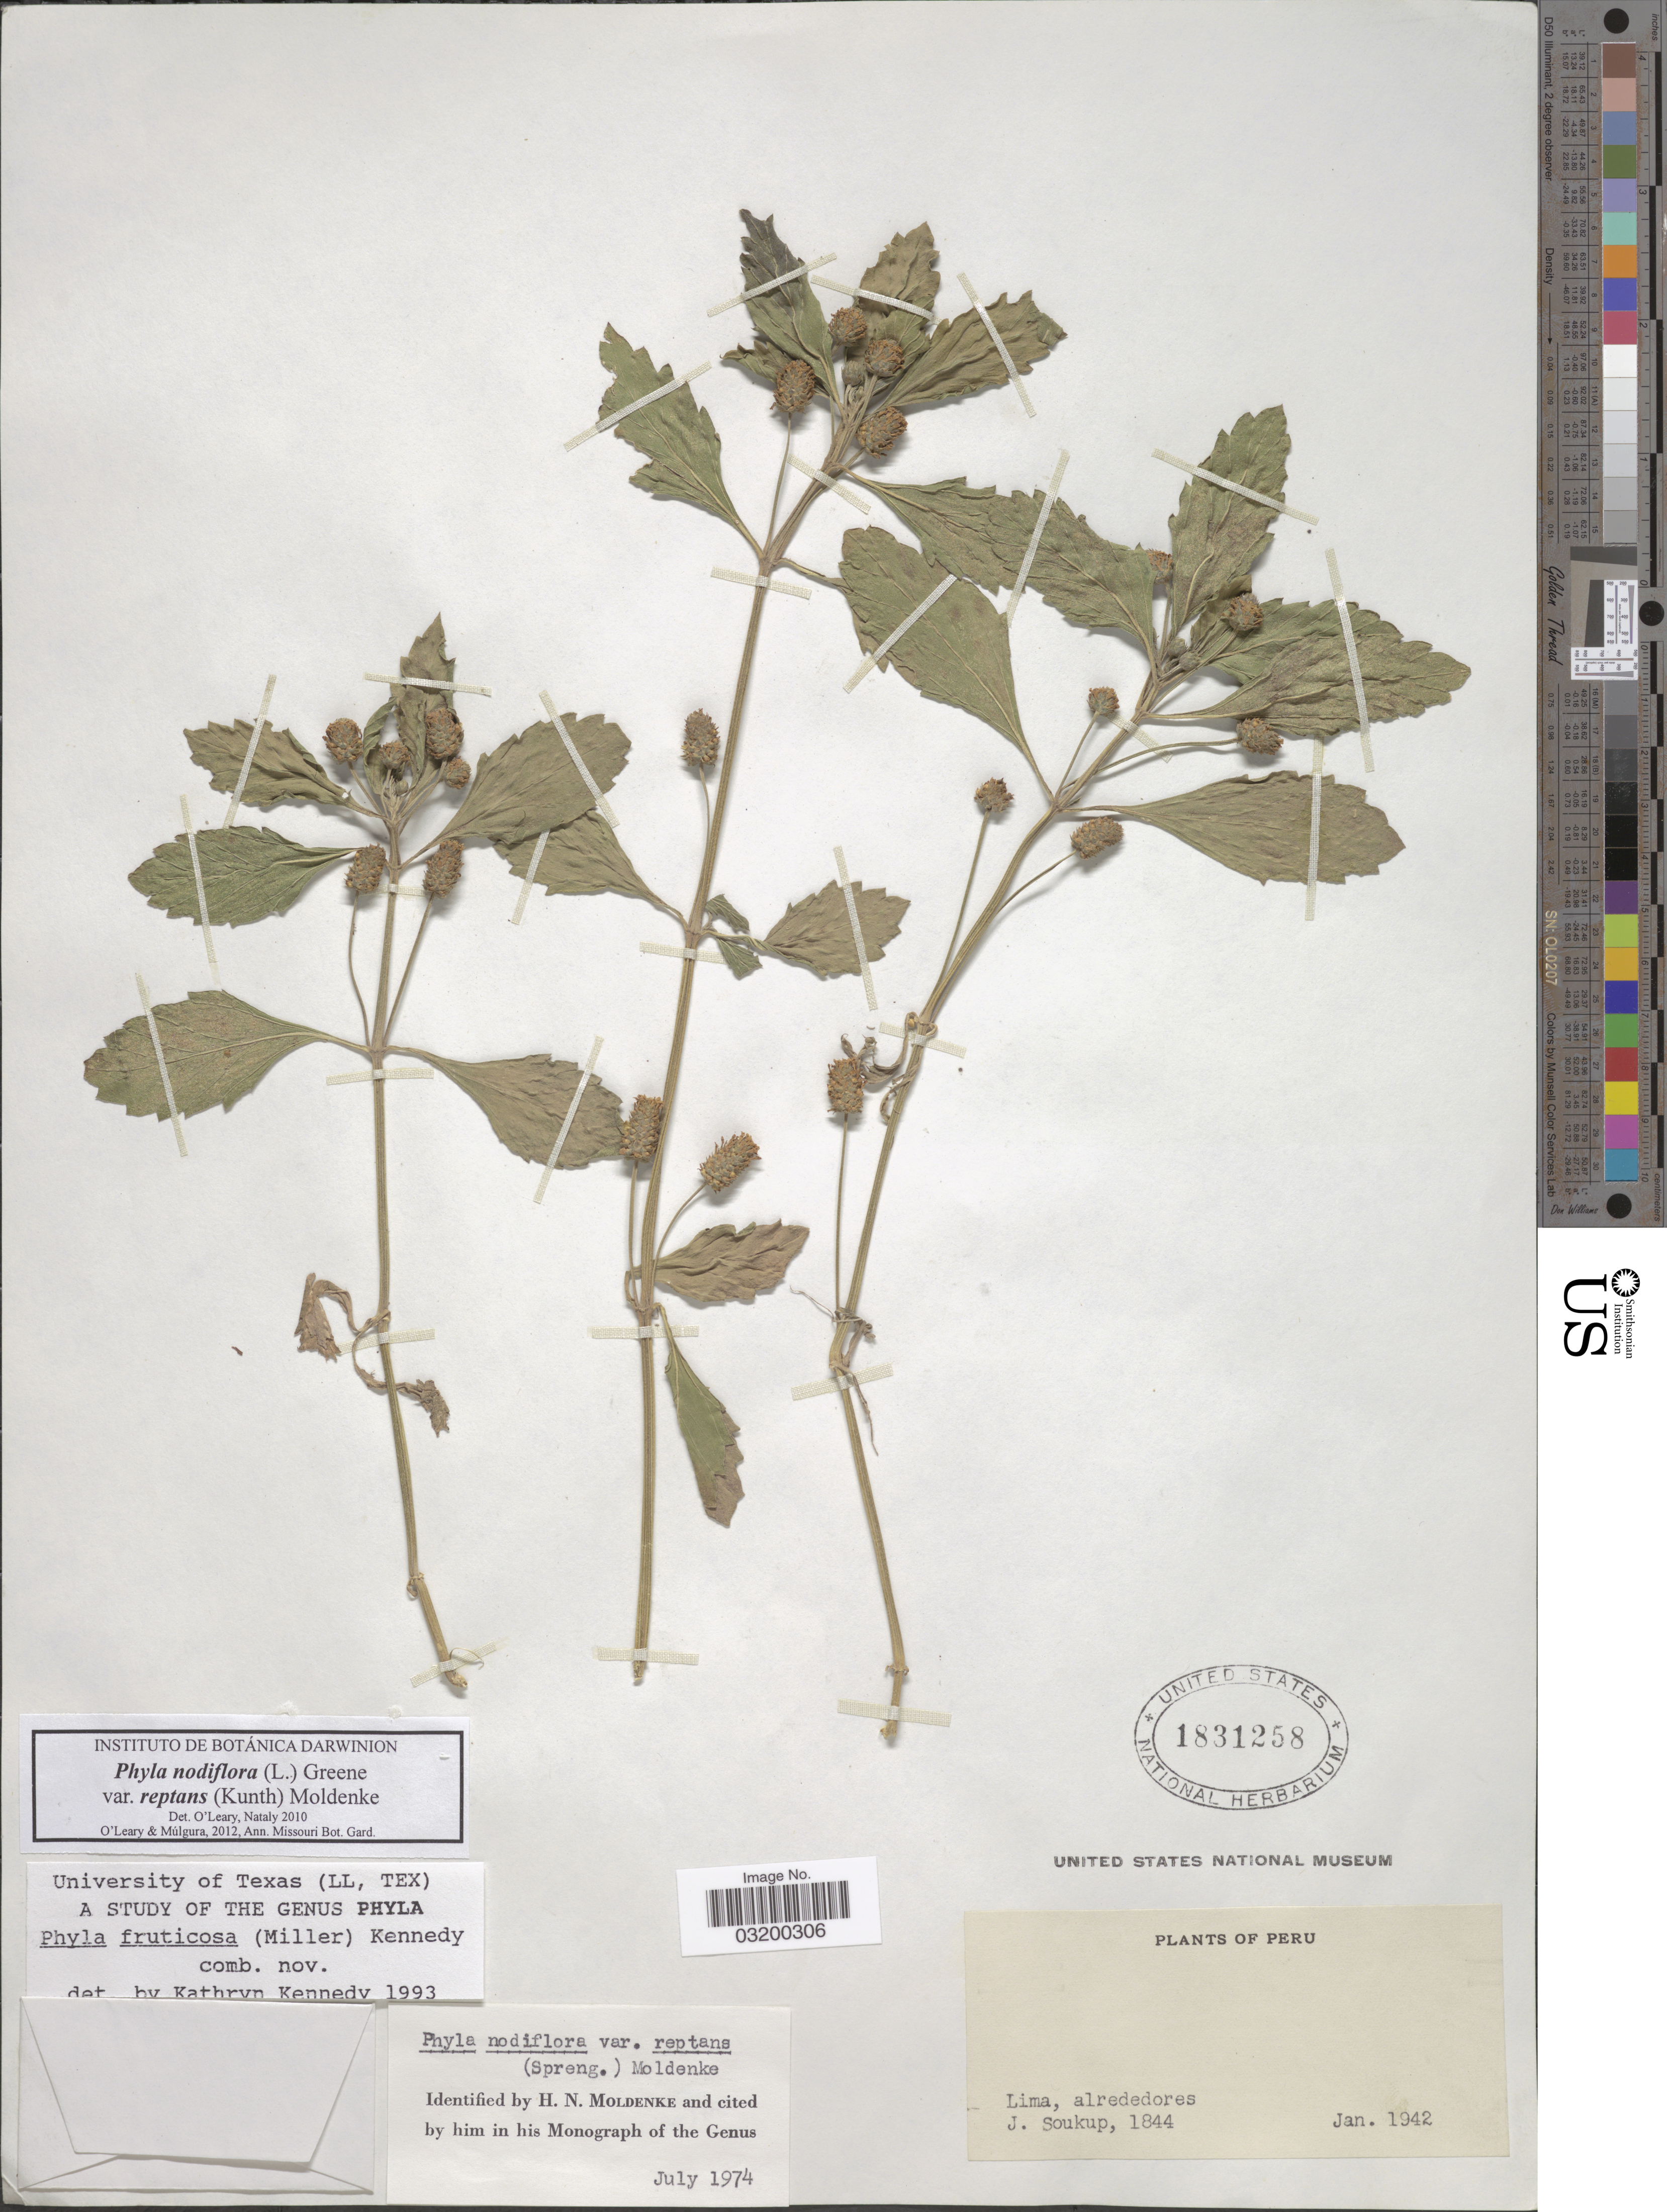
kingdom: Plantae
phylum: Tracheophyta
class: Magnoliopsida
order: Lamiales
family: Verbenaceae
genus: Phyla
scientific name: Phyla nodiflora var. reptans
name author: (Kunth) Moldenke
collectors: J. Soukup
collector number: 1844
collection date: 1942-01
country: Peru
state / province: Lima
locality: Alrededores.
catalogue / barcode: US 1831258